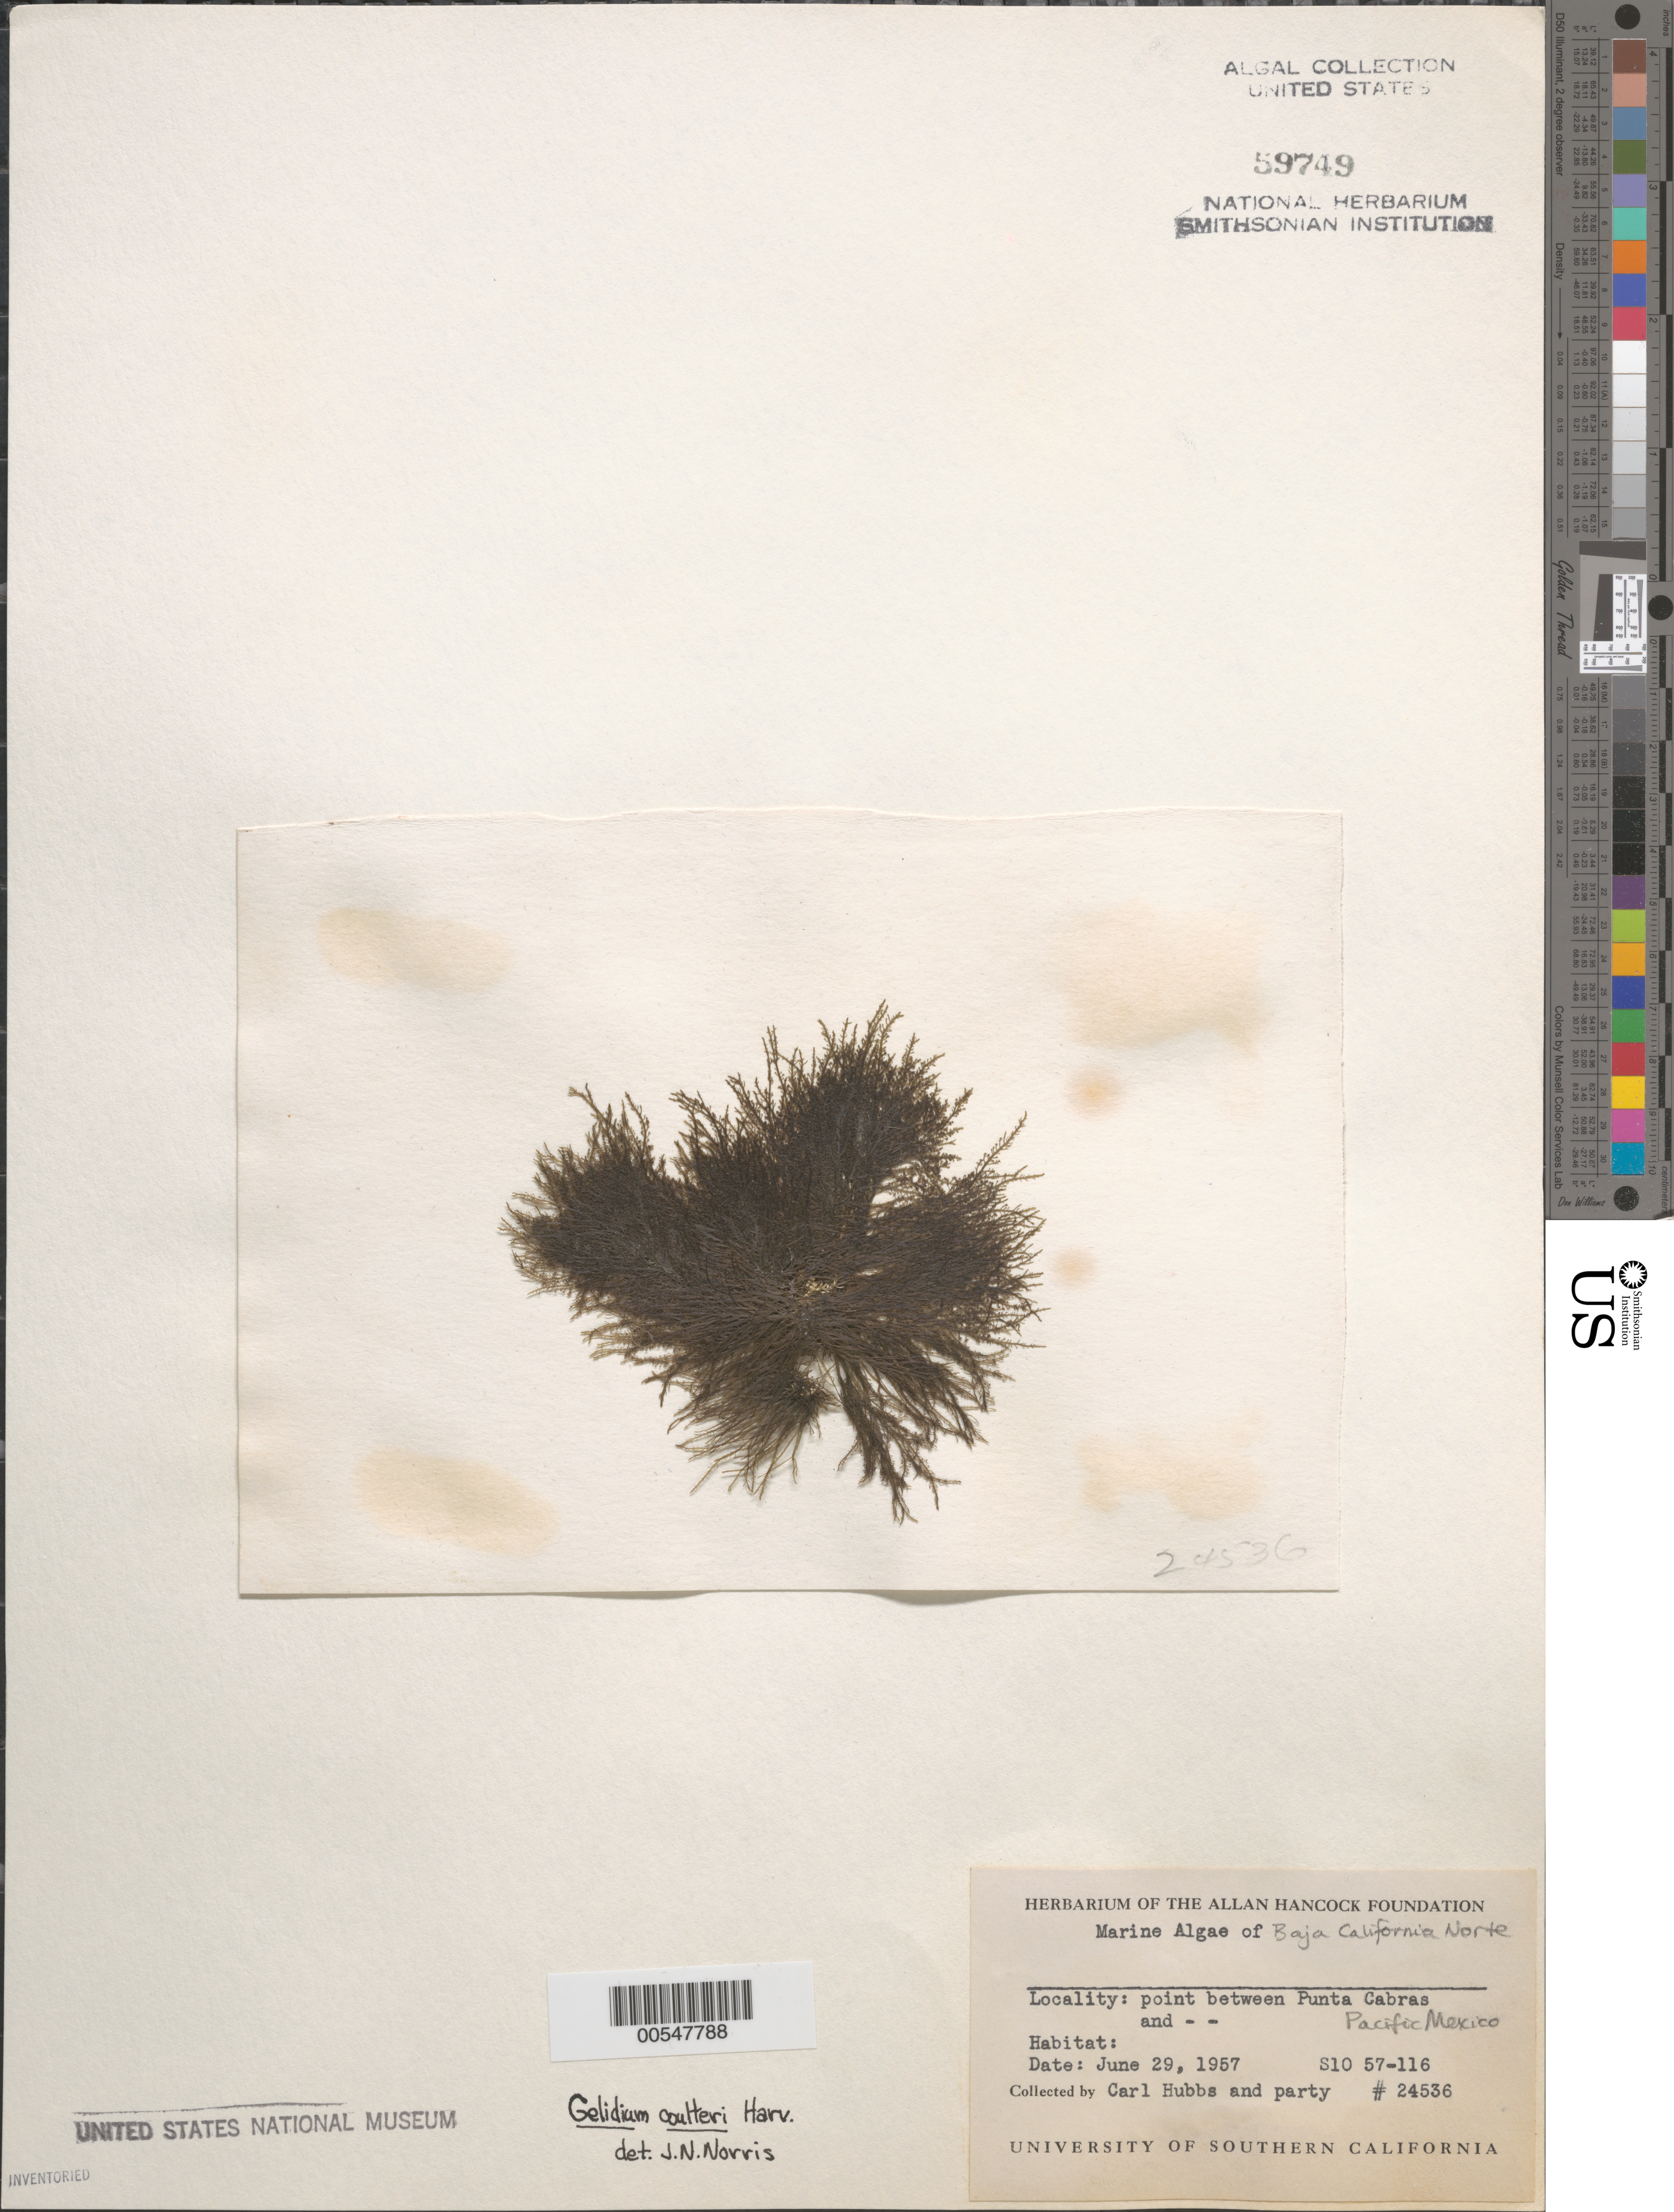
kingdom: Plantae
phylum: Rhodophyta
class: Florideophyceae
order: Gelidiales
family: Gelidiaceae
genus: Gelidium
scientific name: Gelidium coulteri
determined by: Norris, James N.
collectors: C. Hubbs & et al.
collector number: EYD 24536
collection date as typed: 29 Jun 1957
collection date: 1957-06-29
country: Mexico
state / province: Baja California Norte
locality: Near Punta Cabras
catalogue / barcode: US 59749